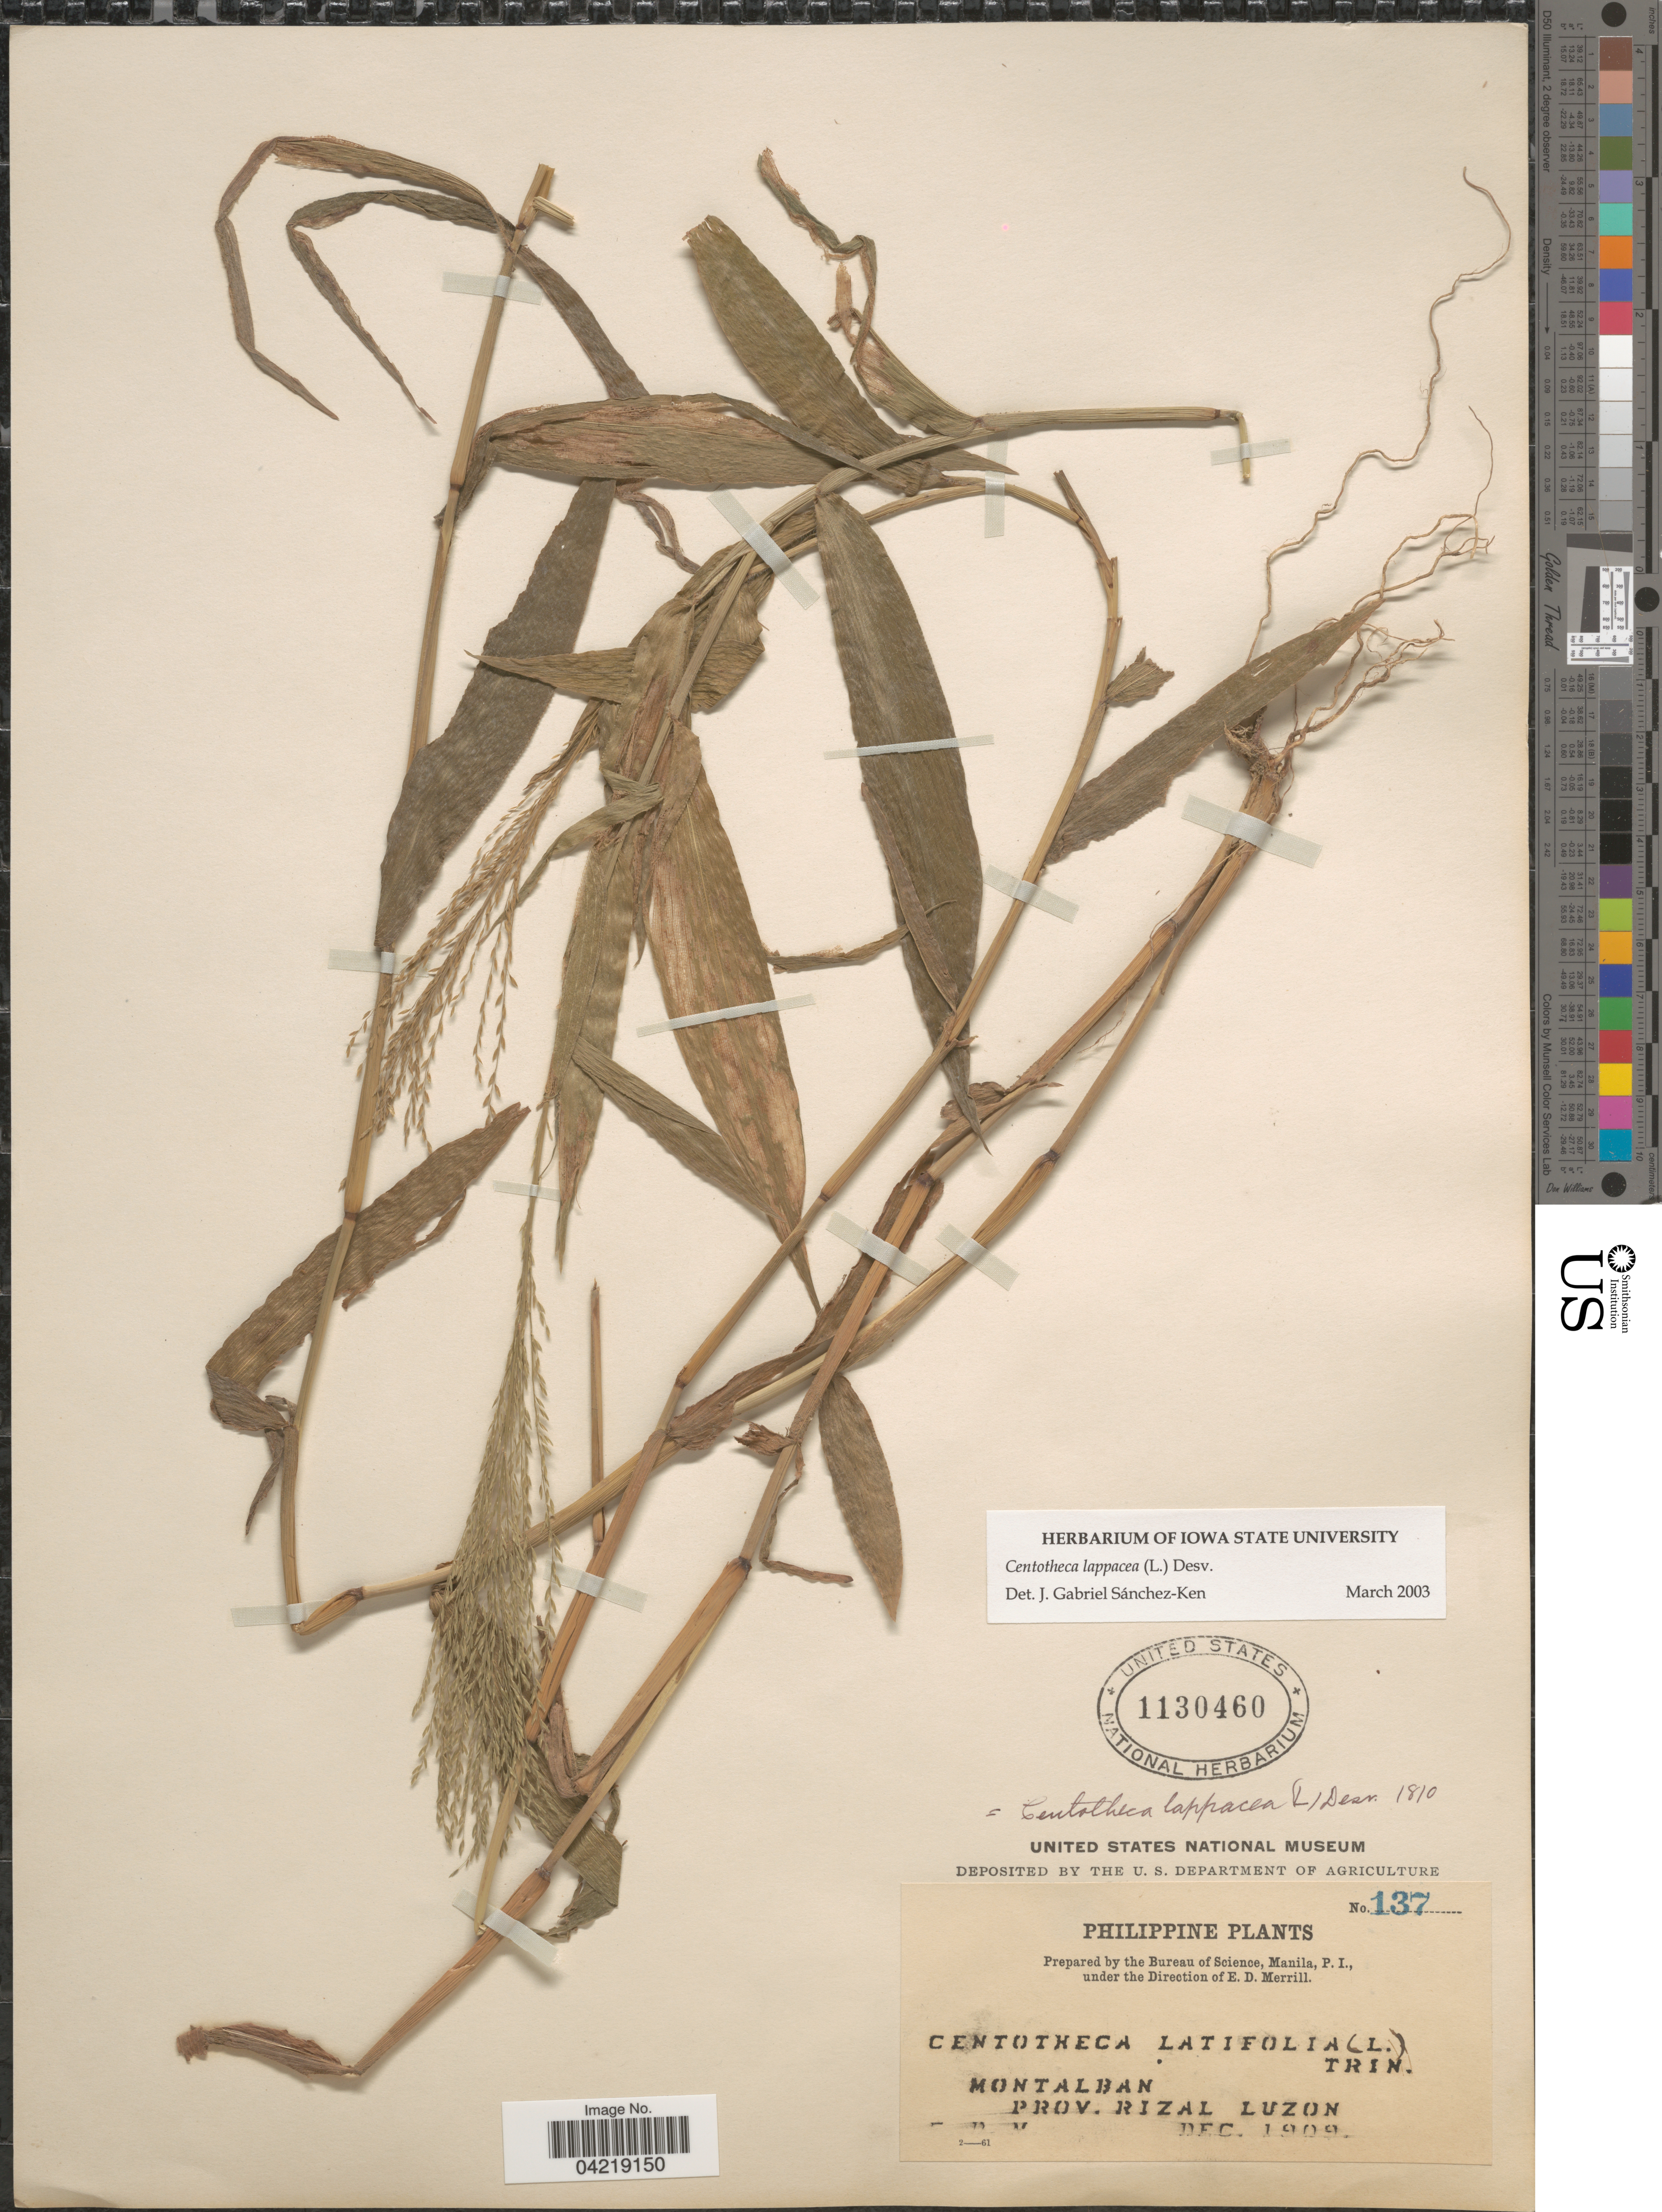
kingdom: Plantae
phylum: Tracheophyta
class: Liliopsida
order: Poales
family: Poaceae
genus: Centotheca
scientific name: Centotheca lappacea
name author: (L.) Desv.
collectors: E. D. M.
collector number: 137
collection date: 1909-12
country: Philippines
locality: Montalban. Prov. Rizal, Luzon.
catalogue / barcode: US 1130460